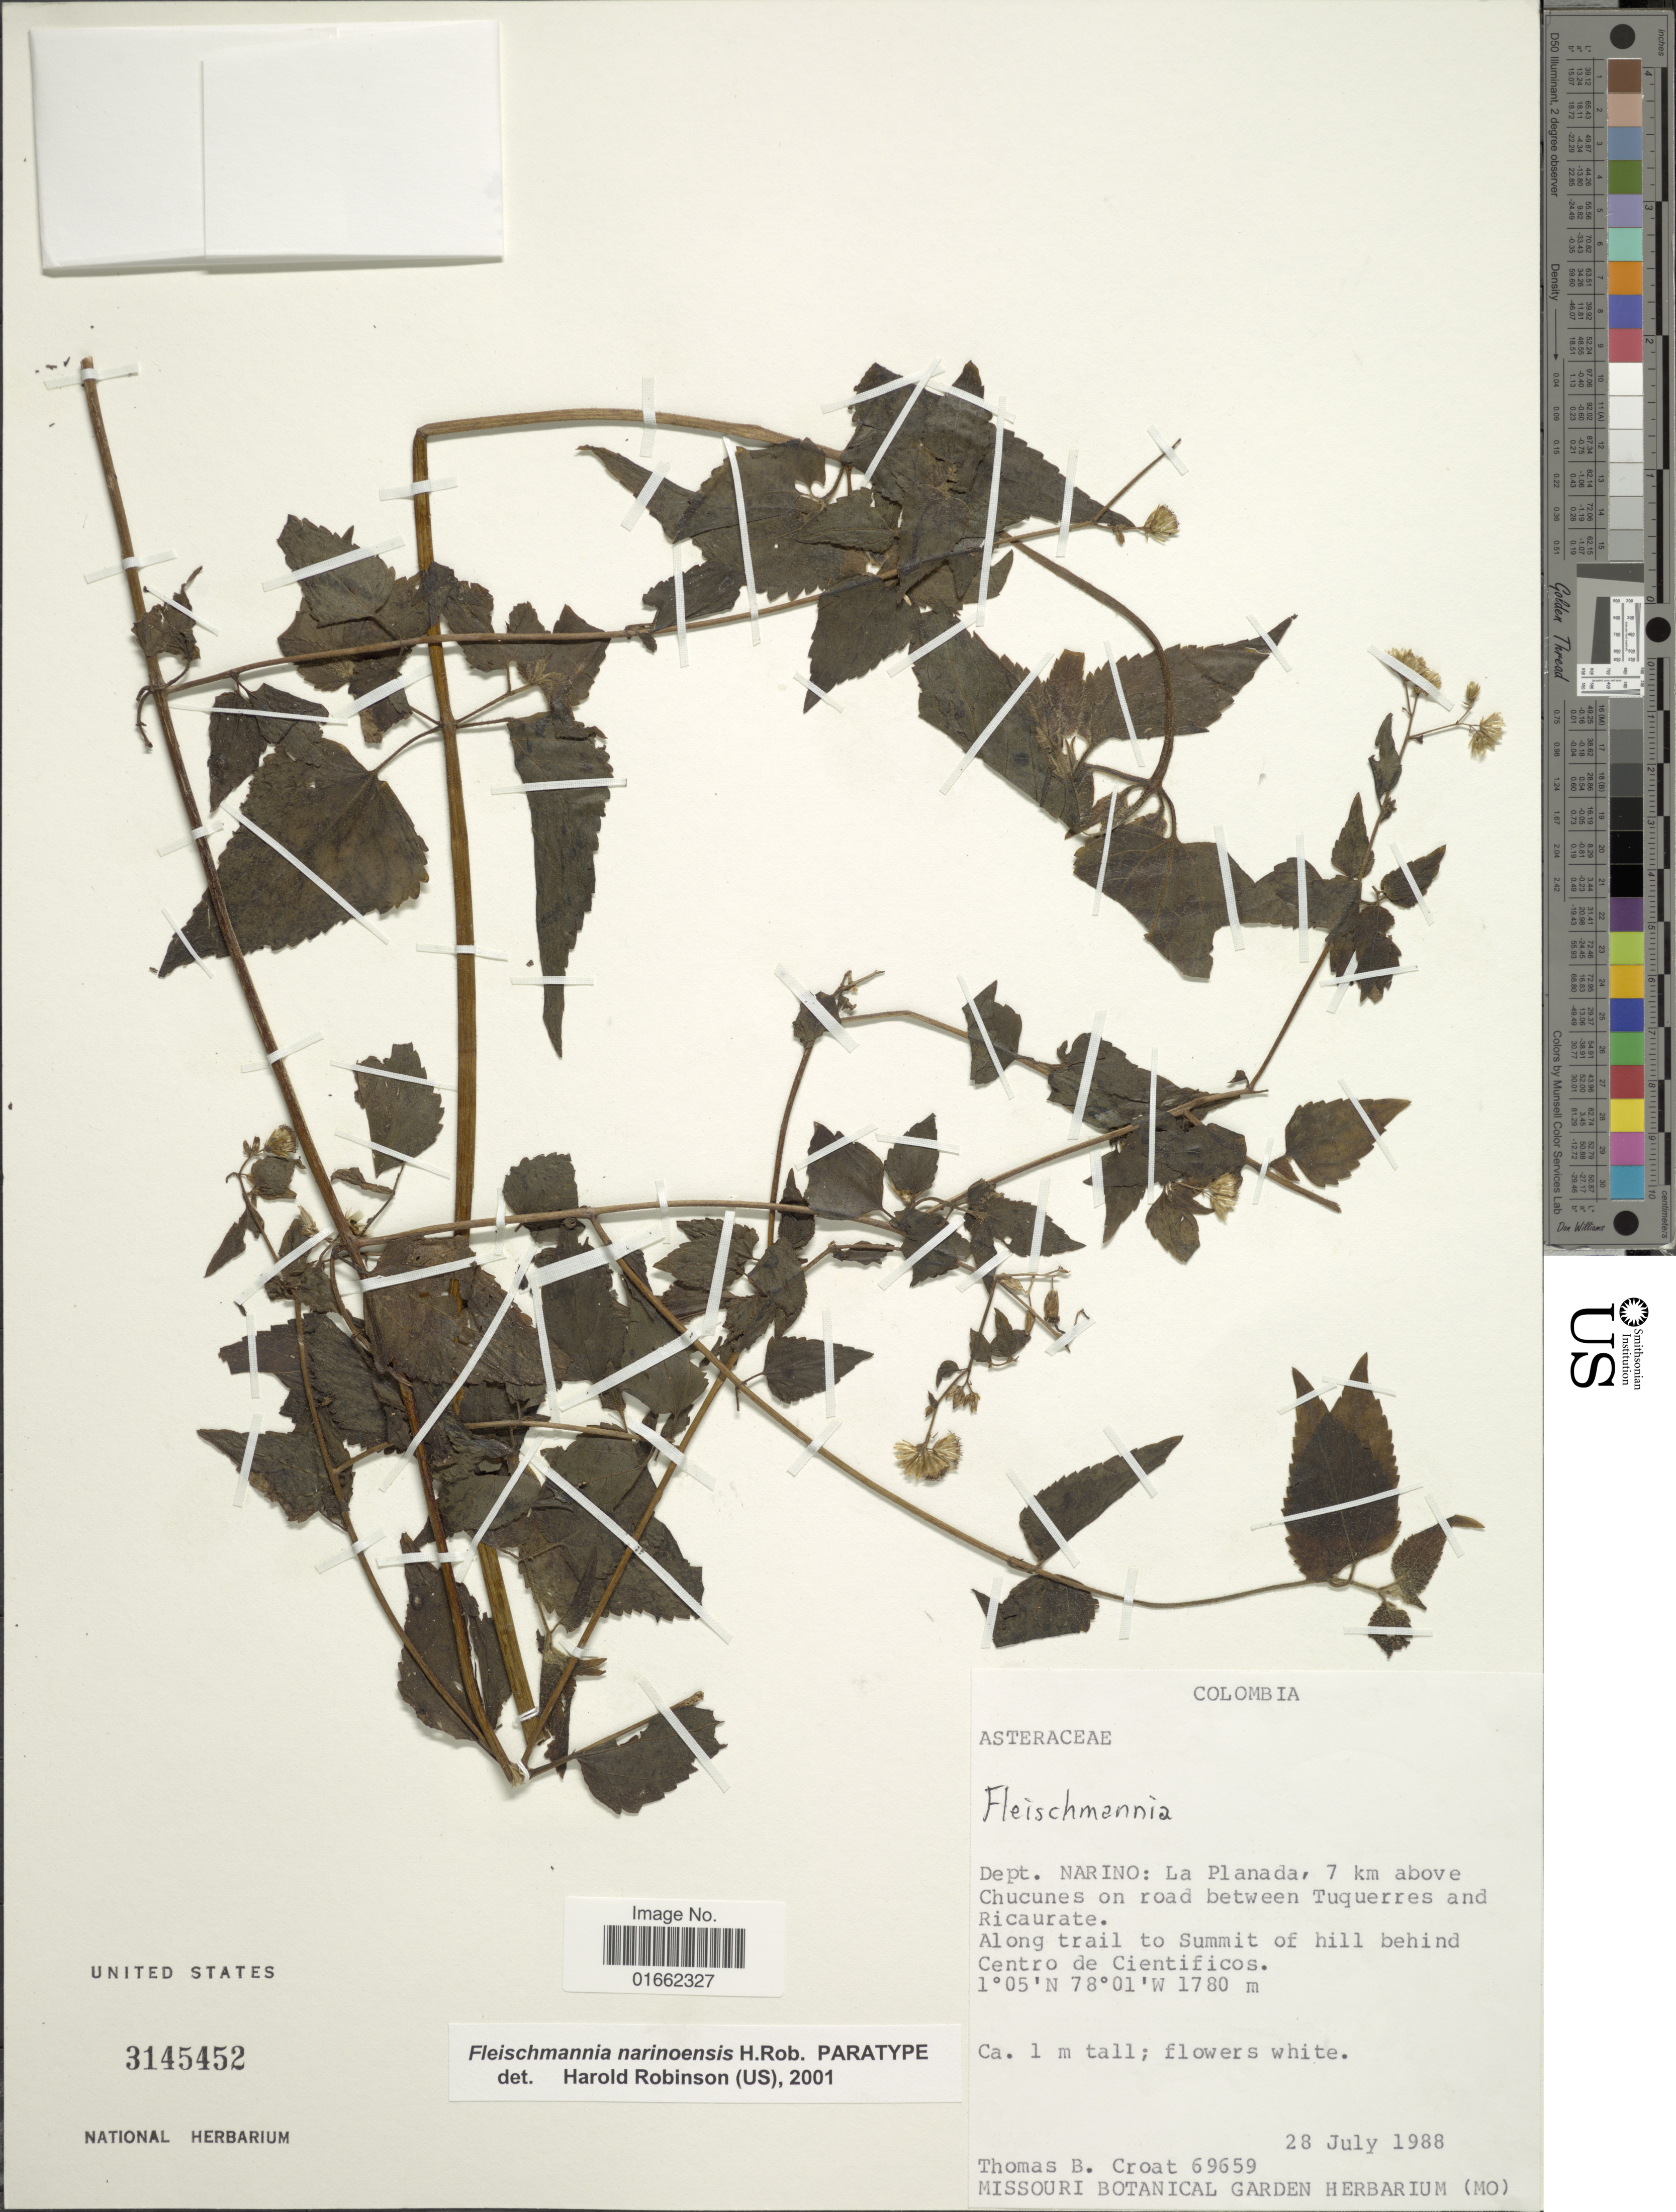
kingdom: Plantae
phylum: Tracheophyta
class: Magnoliopsida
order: Asterales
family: Asteraceae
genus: Fleischmannia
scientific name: Fleischmannia narinoensis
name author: H. Rob.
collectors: T. B. Croat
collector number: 69659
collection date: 1988-07-28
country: Colombia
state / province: Nariño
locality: Dept. Narino: La Planada, 7 km above Chucunes on road between Tuquerres and Ricaurate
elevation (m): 1780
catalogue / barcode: US 3145452